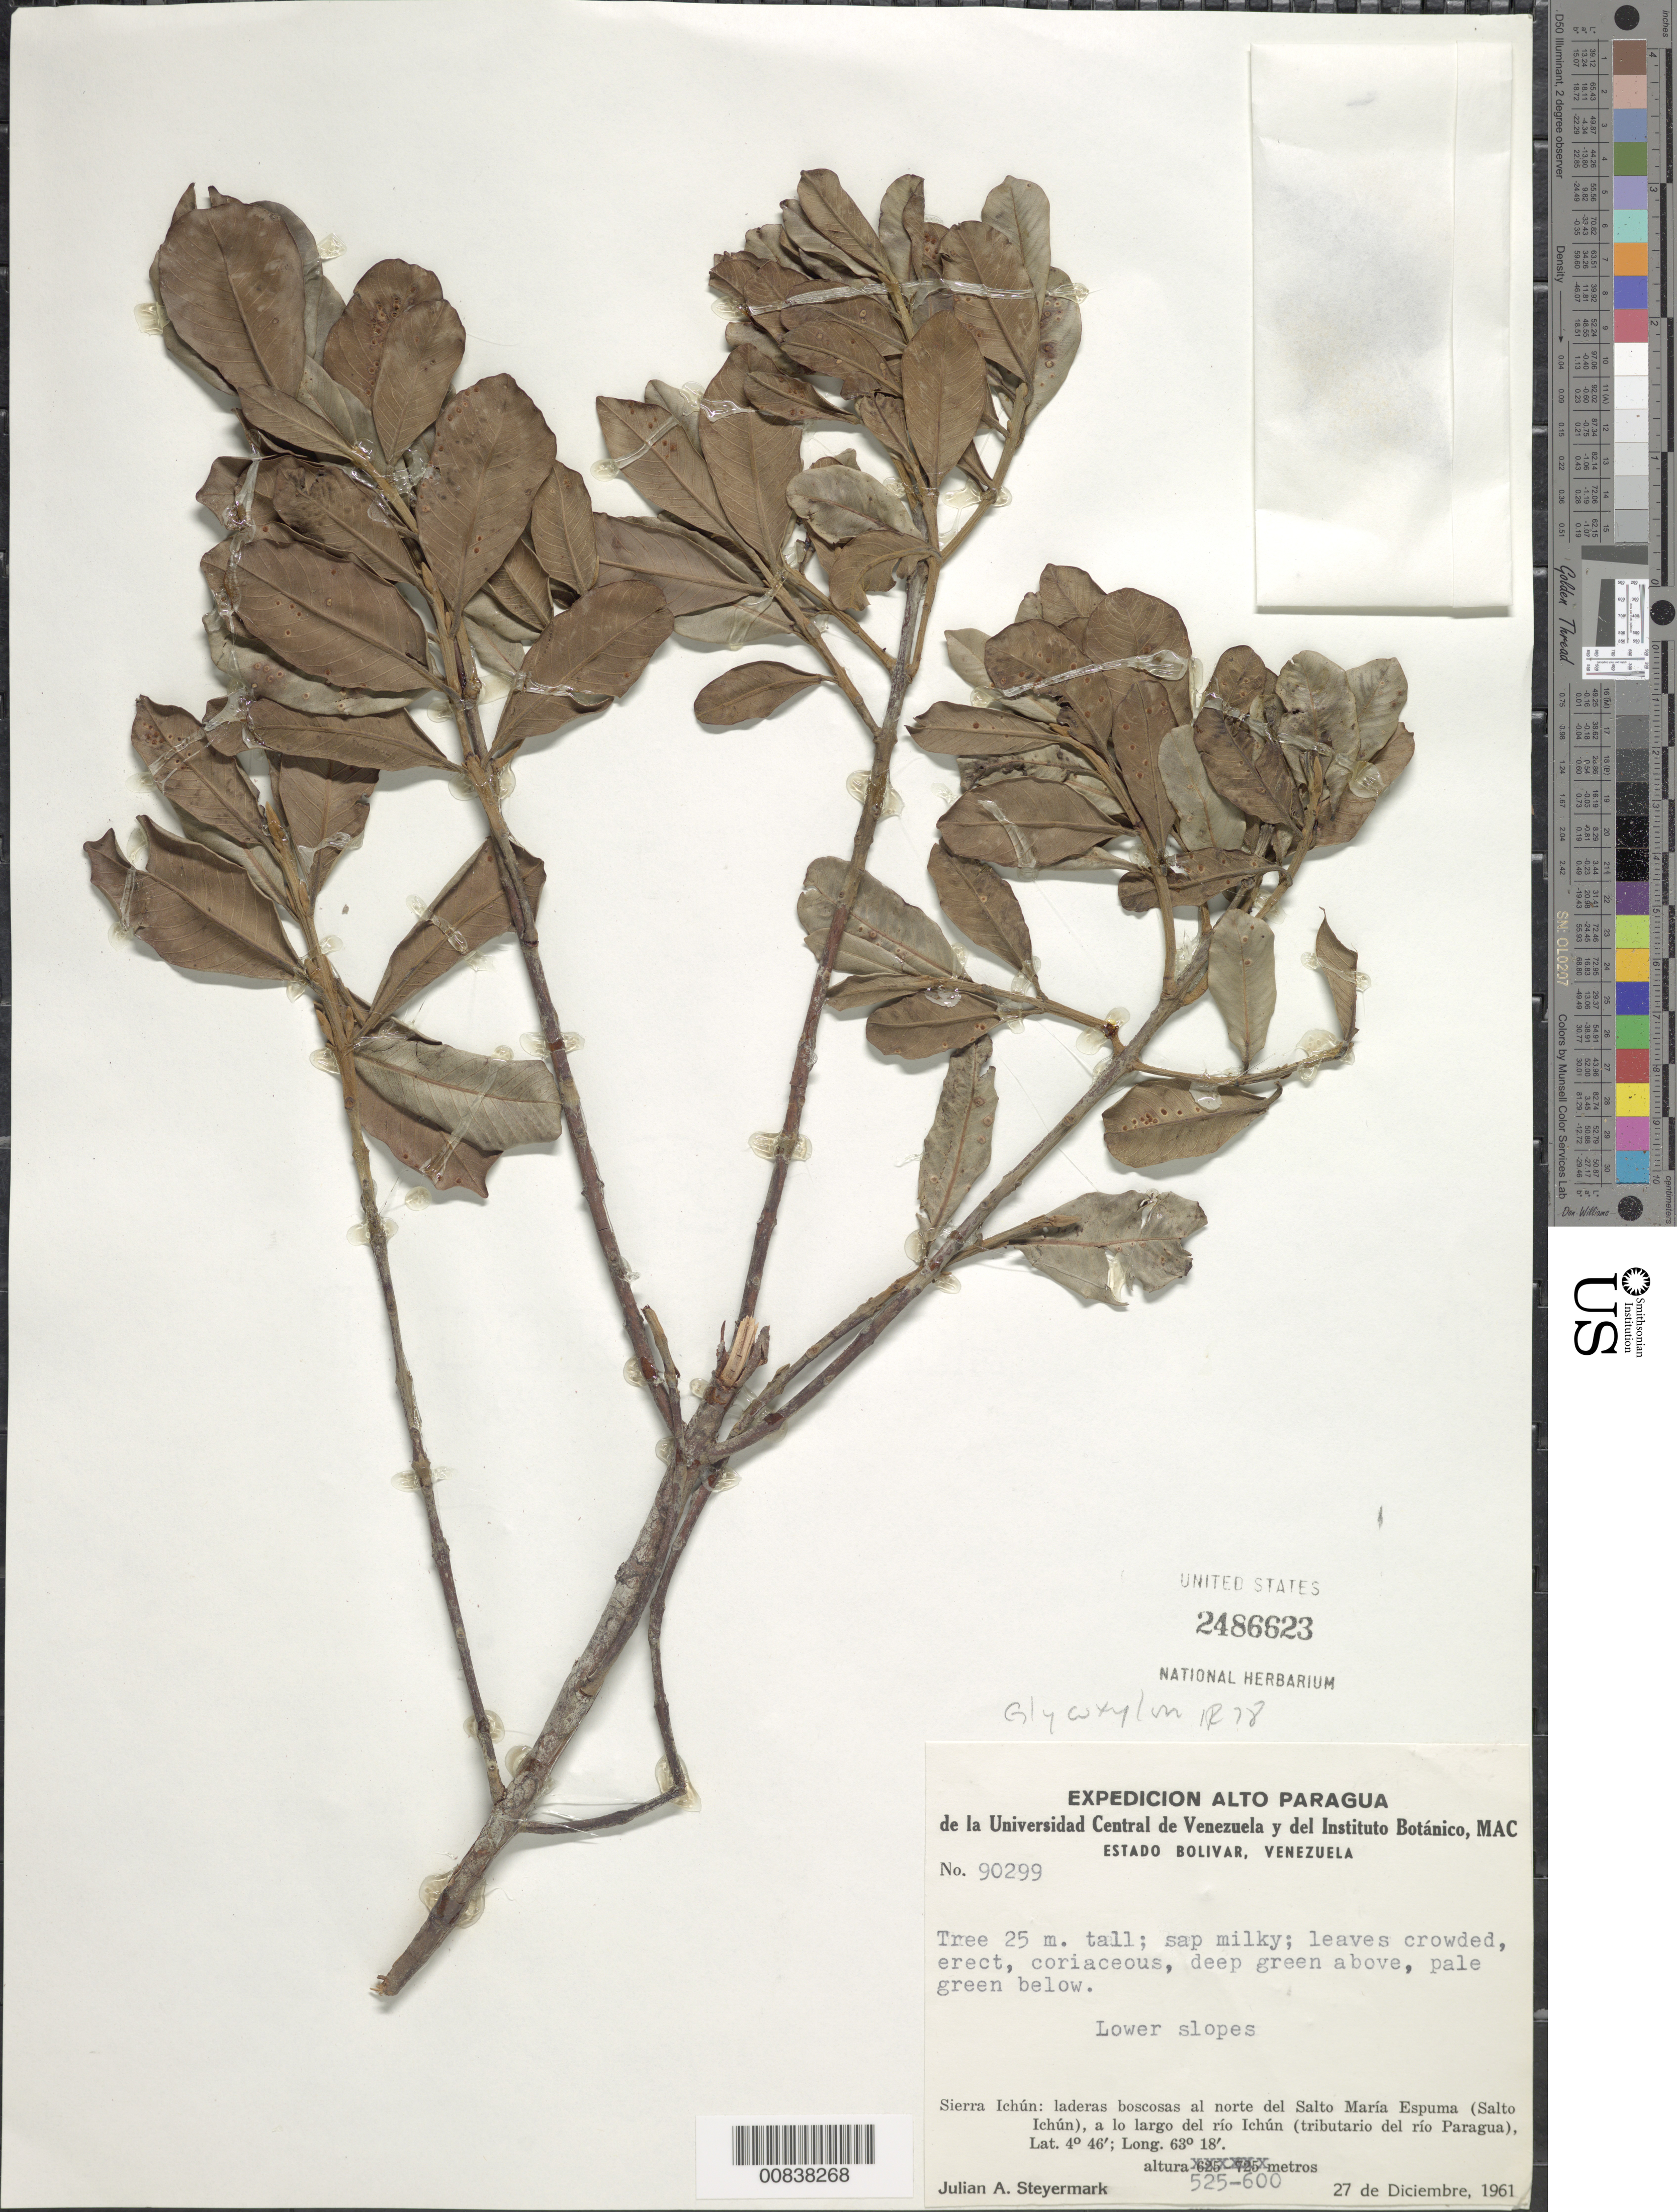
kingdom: Plantae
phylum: Tracheophyta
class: Magnoliopsida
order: Ericales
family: Sapotaceae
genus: Pradosia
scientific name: Pradosia sp.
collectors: J. Steyermark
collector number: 90299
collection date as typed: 27-Dec-61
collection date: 1961-12-27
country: Venezuela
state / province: Bolívar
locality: Sierra Ichún, N del Salto María Espuma (Salto Ichún) del Río Ichún (tributary of río Paragua)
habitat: Laderas boscosas; lower slopes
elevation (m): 525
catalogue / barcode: US 2486623